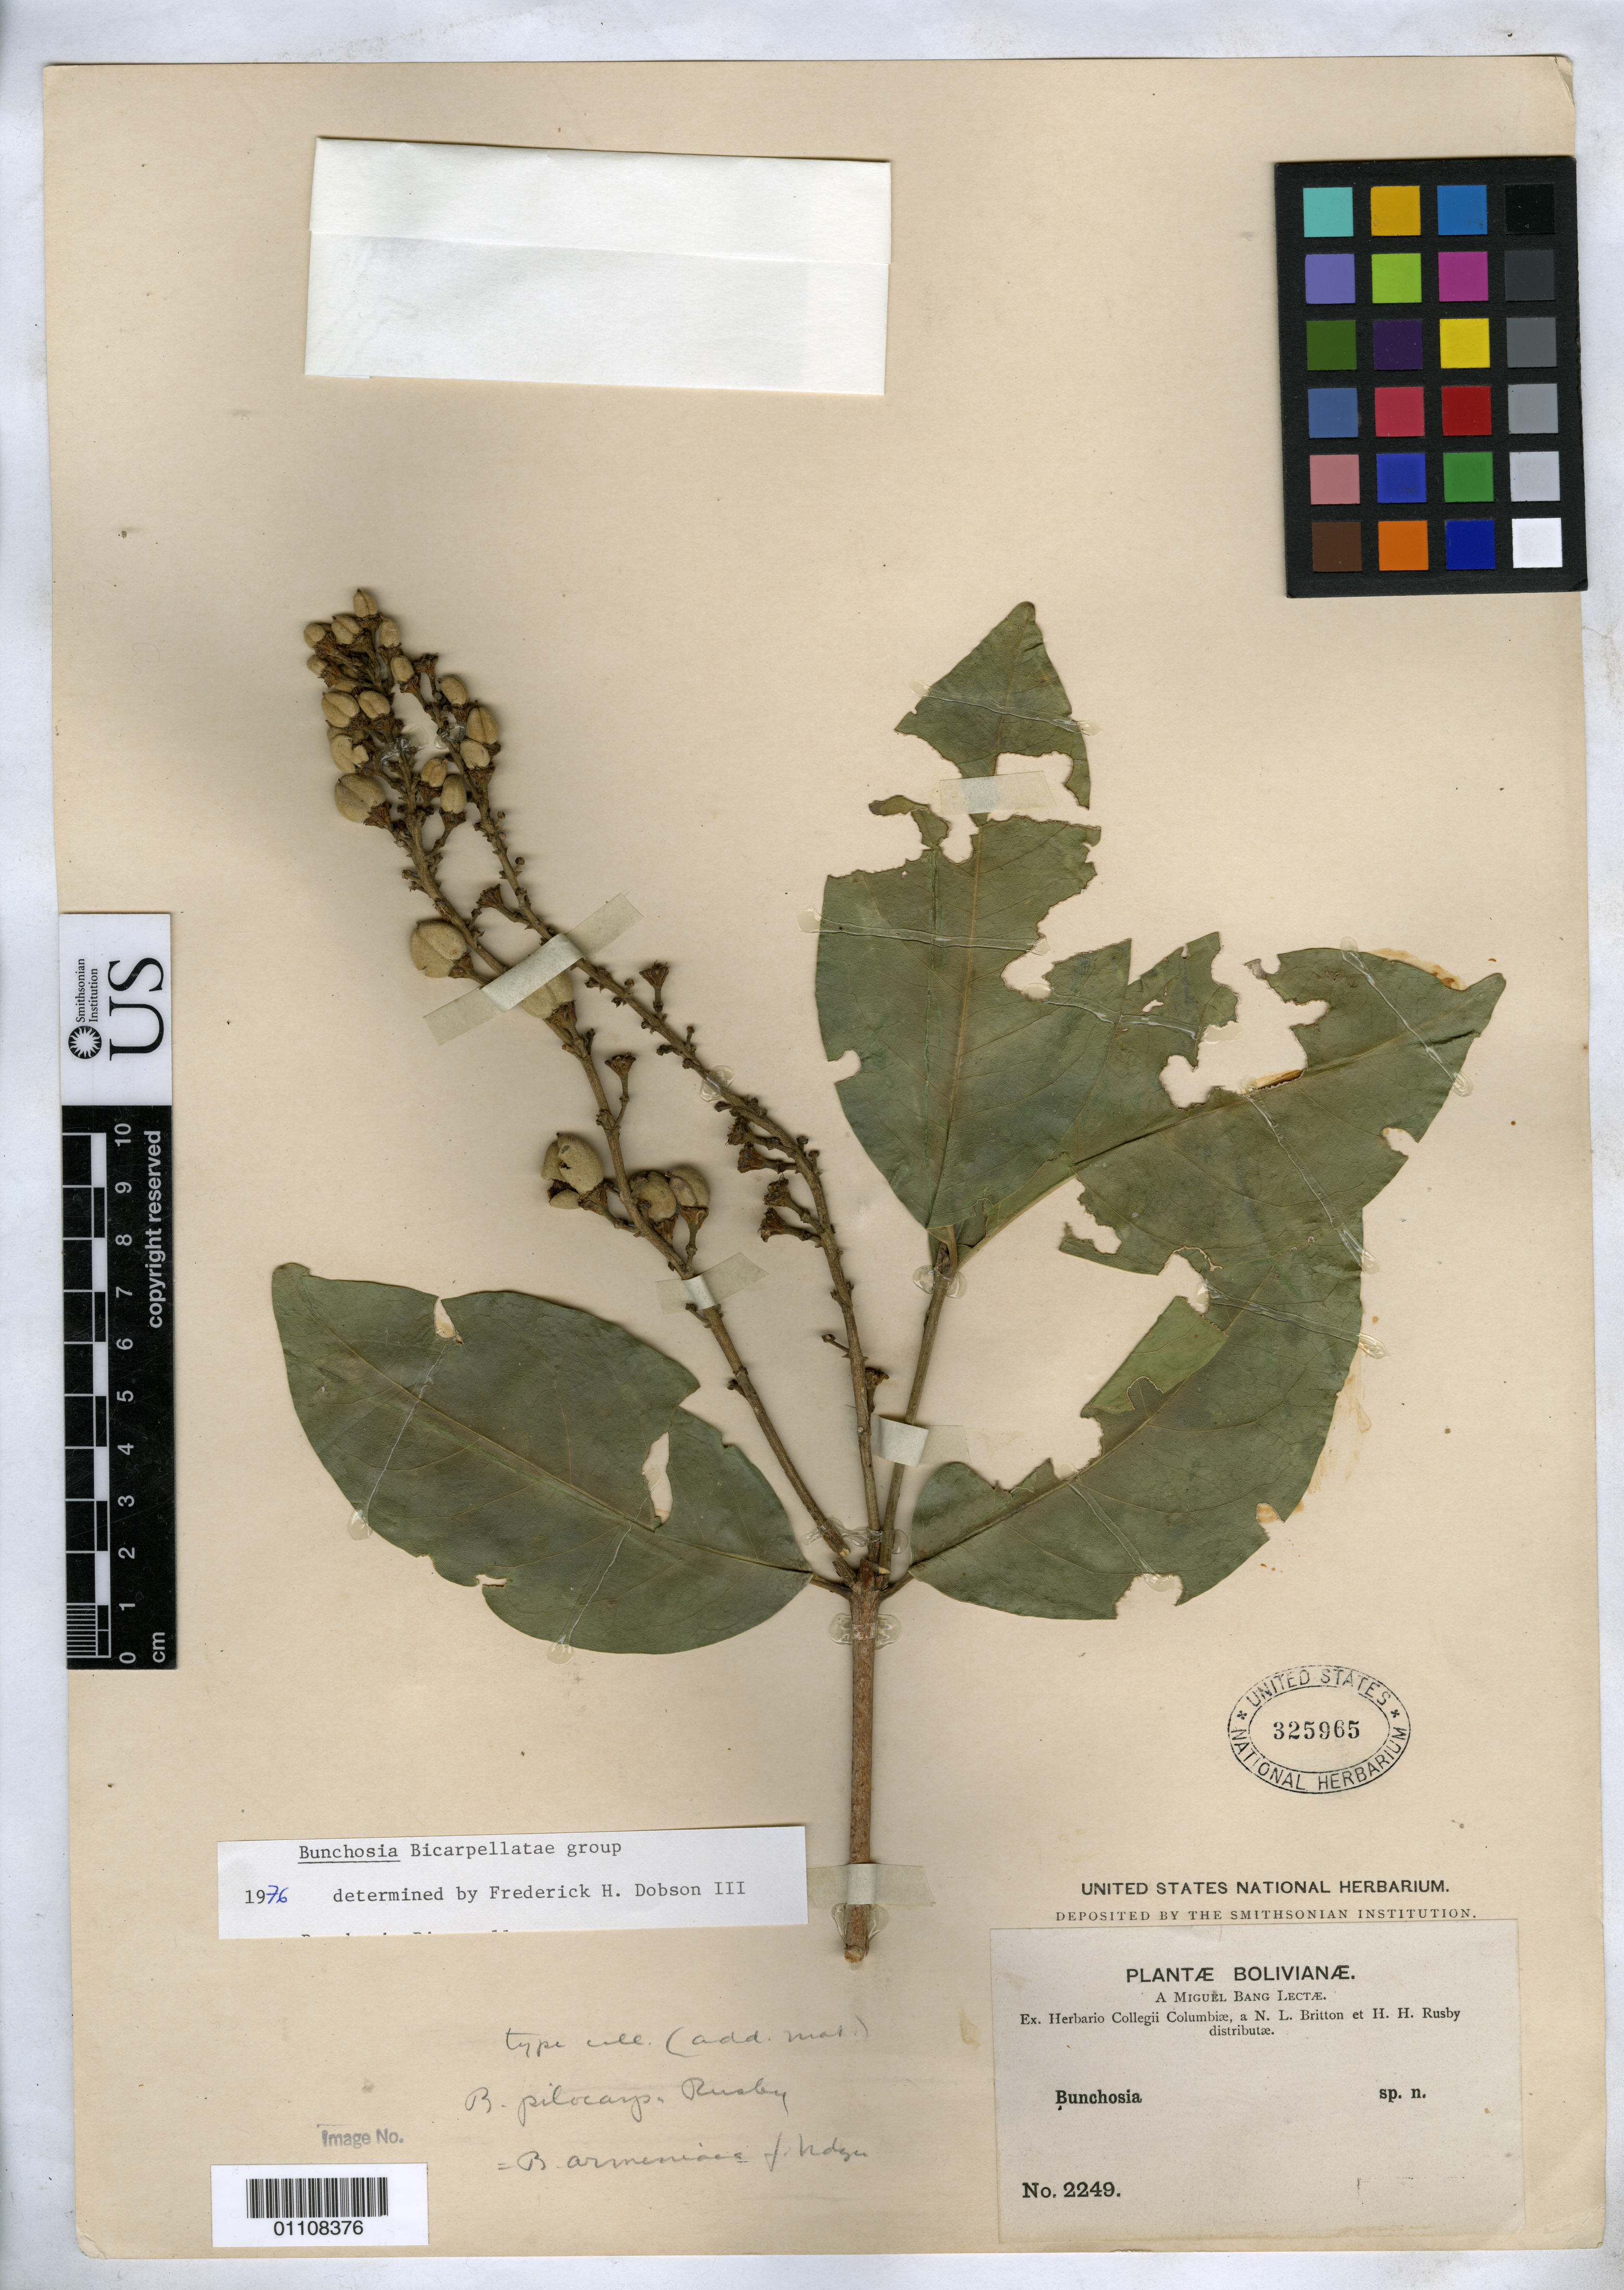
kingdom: Plantae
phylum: Tracheophyta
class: Magnoliopsida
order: Malpighiales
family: Malpighiaceae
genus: Bunchosia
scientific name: Bunchosia pilocarpa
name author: Rusby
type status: Isotype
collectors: M. Bang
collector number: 2249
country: Bolivia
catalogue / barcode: US 325965